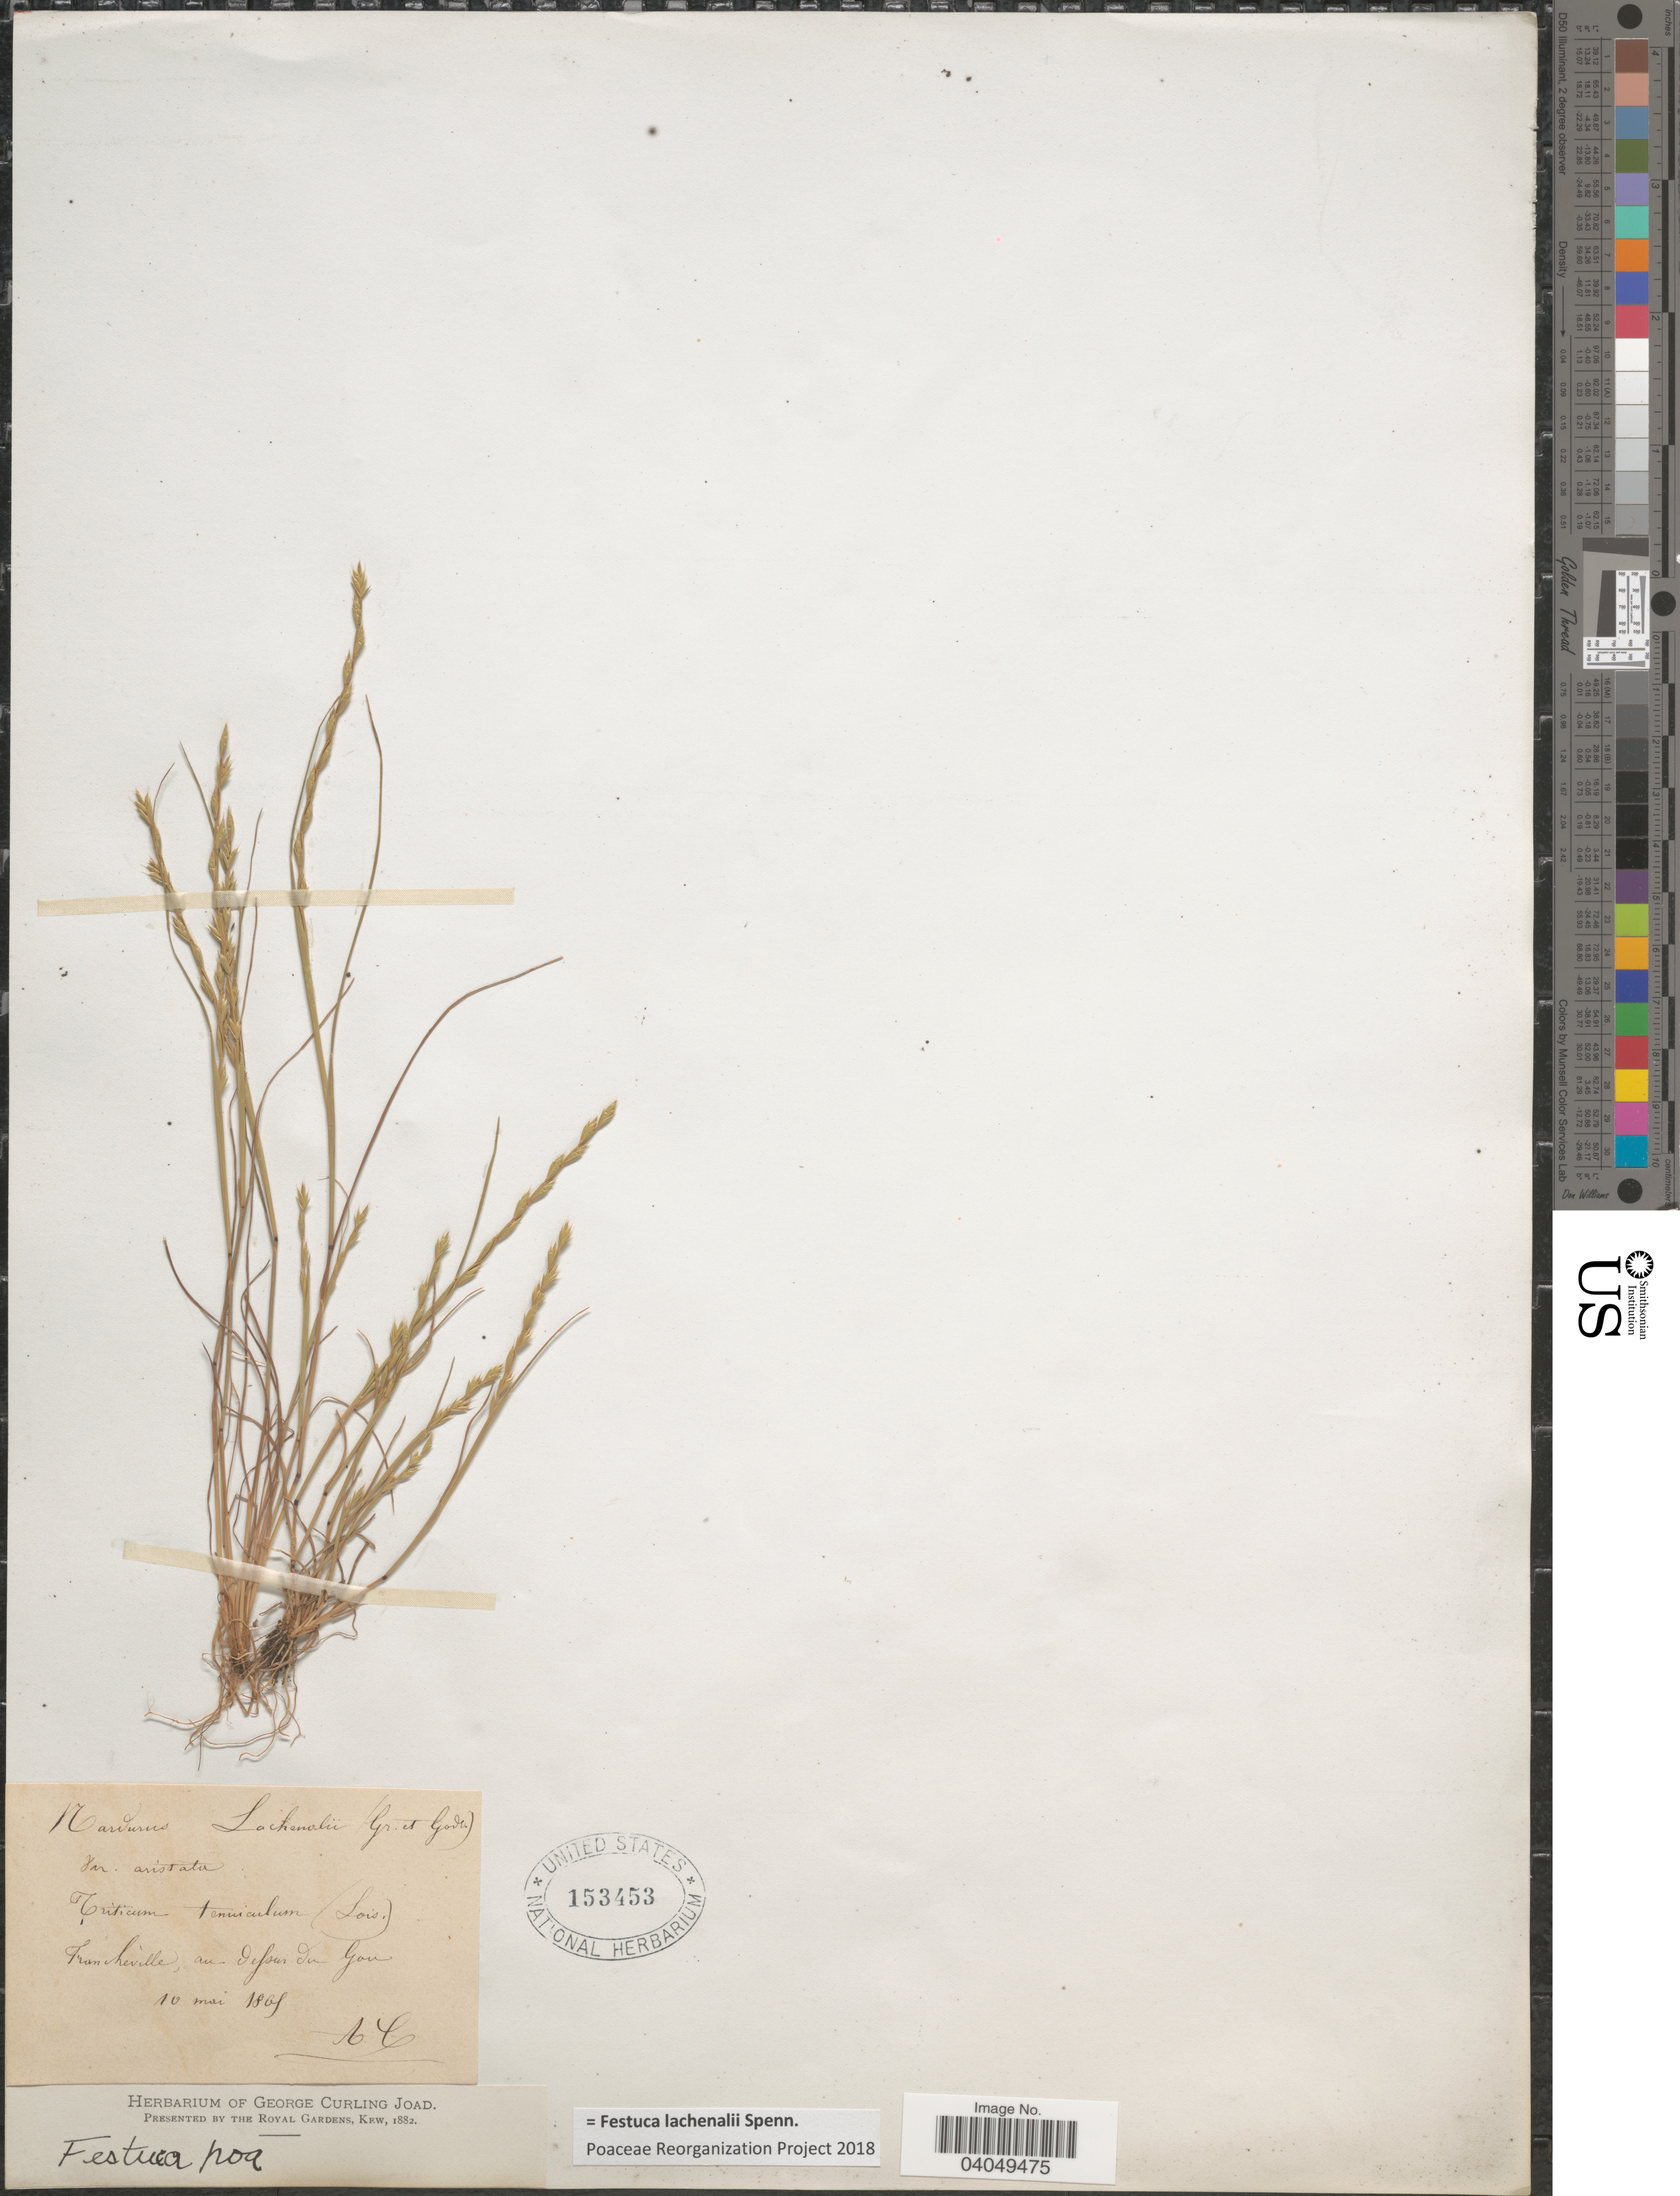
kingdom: Plantae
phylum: Tracheophyta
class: Liliopsida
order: Poales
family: Poaceae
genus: Festuca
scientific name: Festuca lachenalii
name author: Spenn.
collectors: A. C.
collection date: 1869-05-10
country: France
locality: Francheville, au dessus du Gou.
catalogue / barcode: US 153453